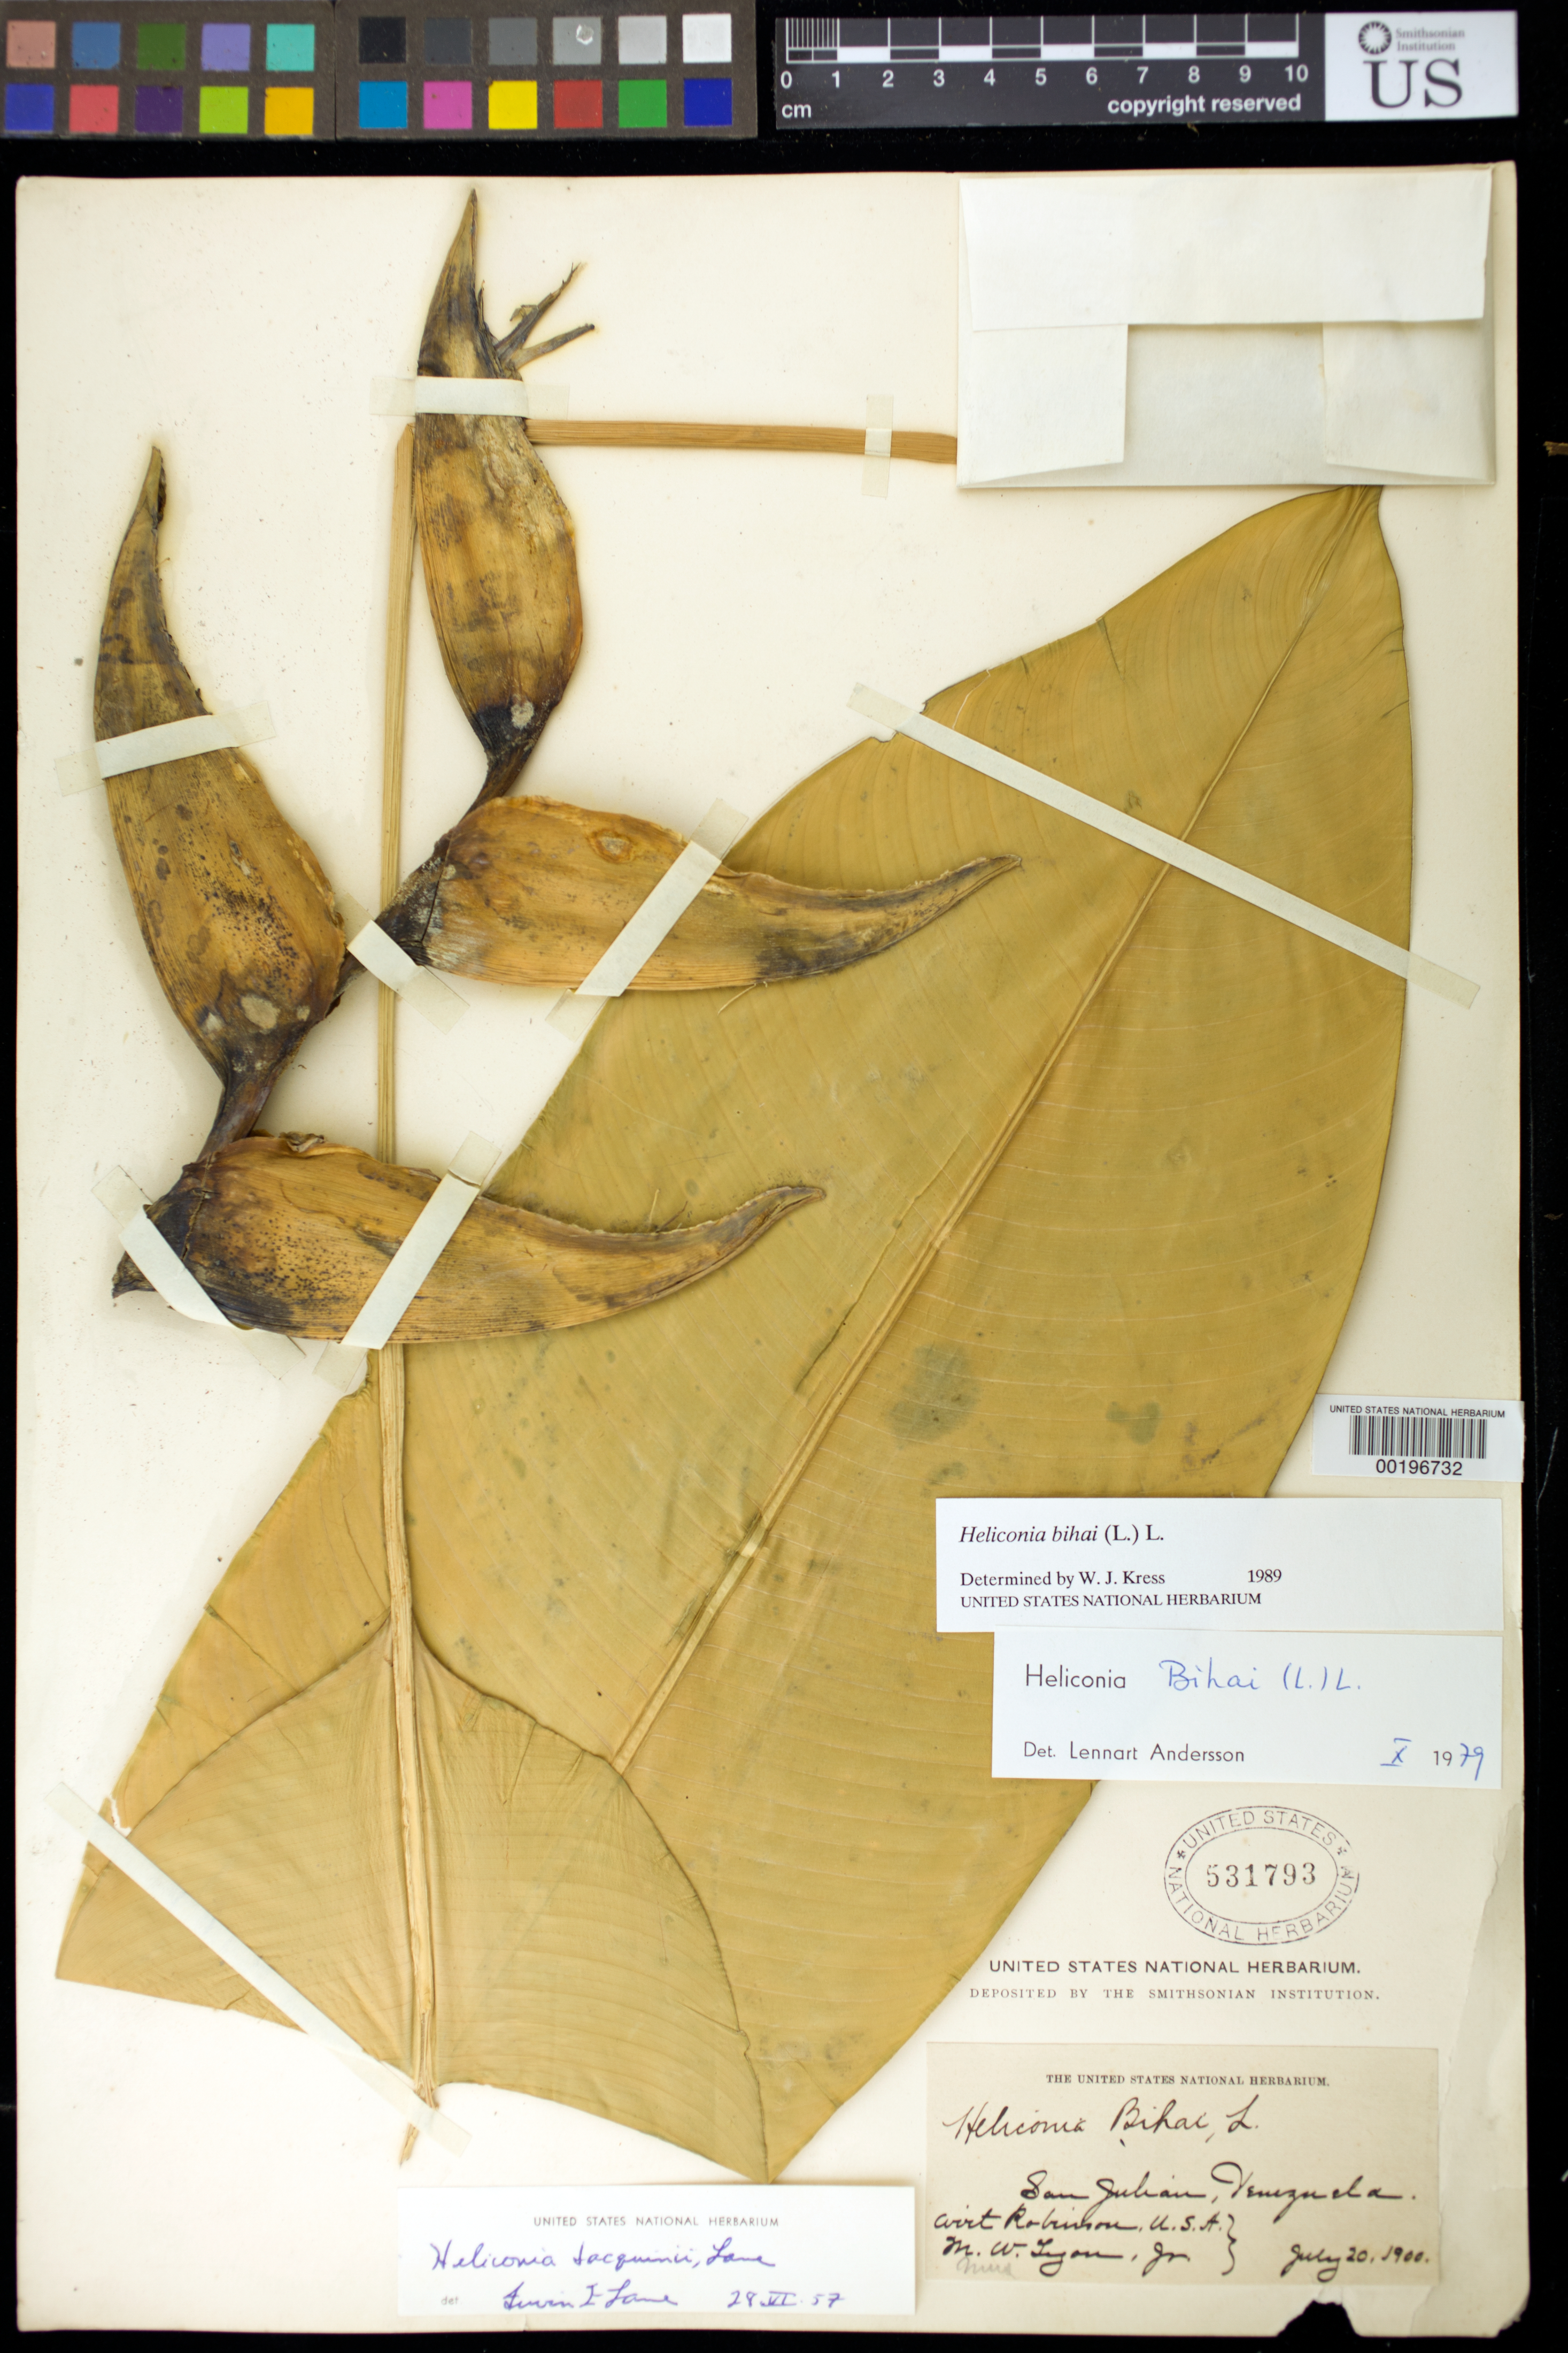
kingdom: Plantae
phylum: Tracheophyta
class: Liliopsida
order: Zingiberales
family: Heliconiaceae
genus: Heliconia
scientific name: Heliconia bihai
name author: (L.) L.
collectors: W. Robinson & M. W. Lyon Jr.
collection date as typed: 20 Jul 1900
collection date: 1900-07-20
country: Venezuela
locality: San julian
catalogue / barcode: US 531793